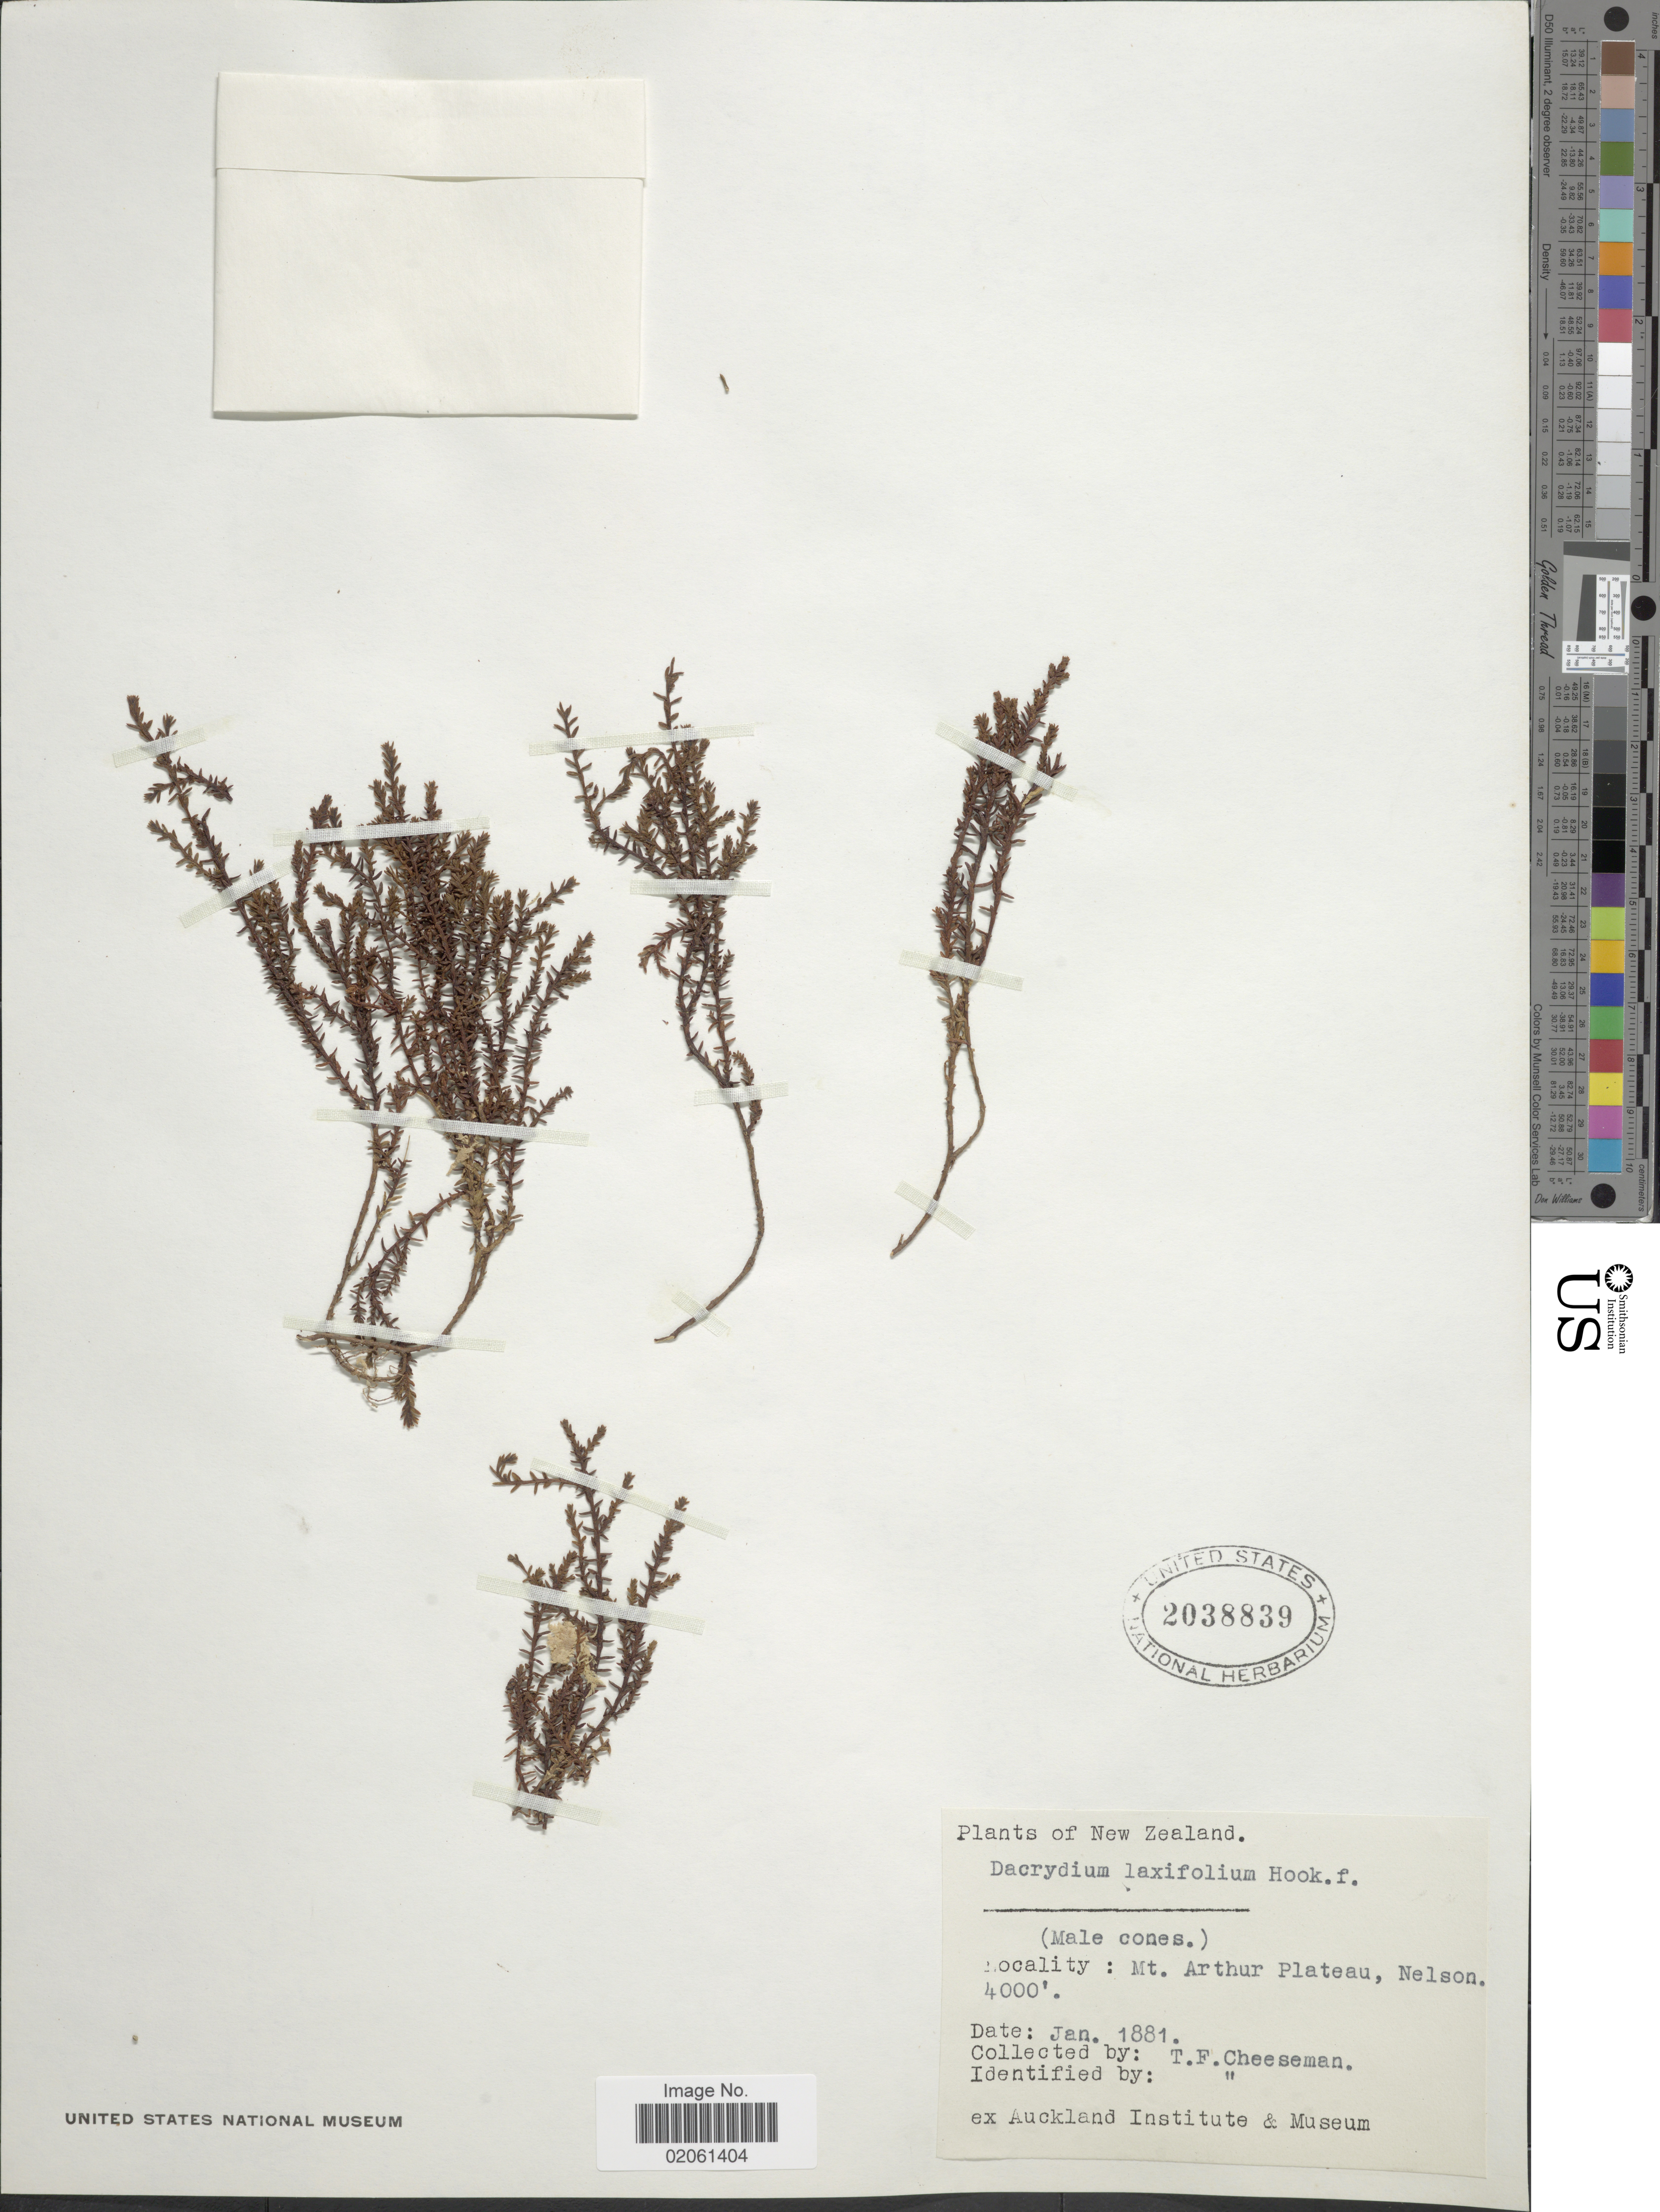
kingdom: Plantae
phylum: Tracheophyta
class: Pinopsida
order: Pinales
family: Podocarpaceae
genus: Dacrydium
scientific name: Dacrydium laxifolium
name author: Hook. f.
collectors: T. F. Cheeseman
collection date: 1881-01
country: New Zealand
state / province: Nelson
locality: Mt. Arthur Plateau.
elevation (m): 1219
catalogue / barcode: US 2038839